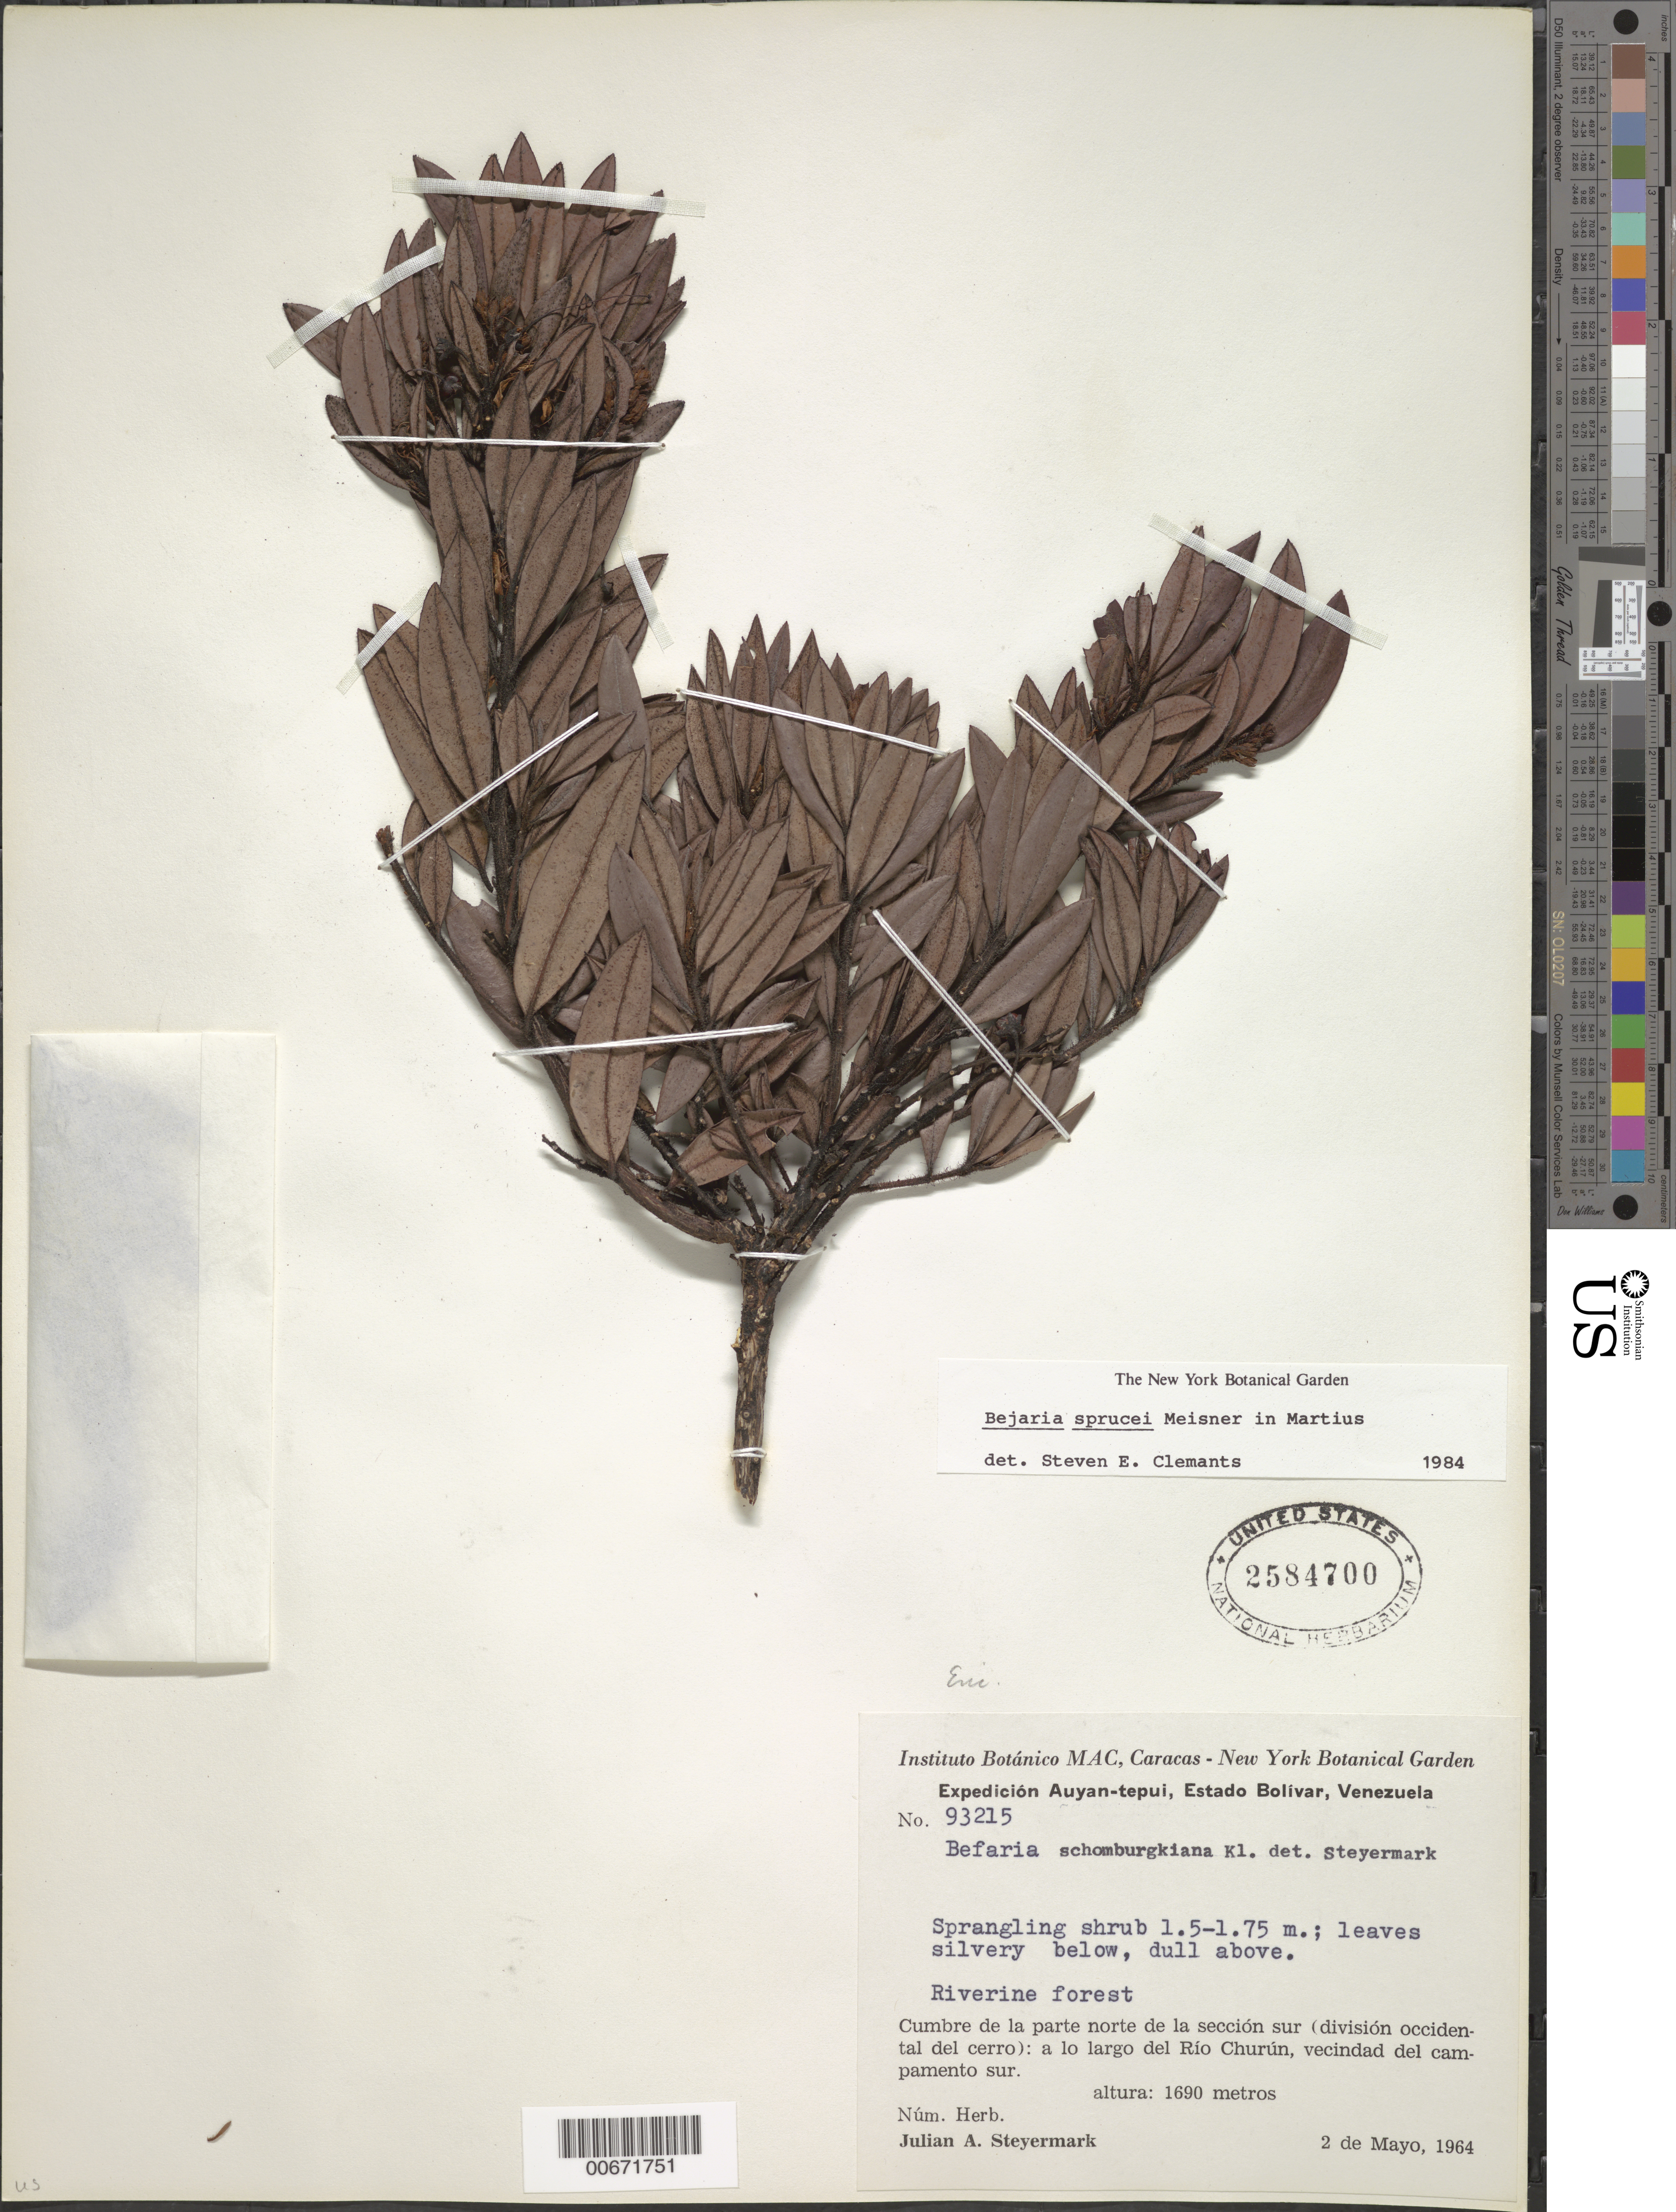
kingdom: Plantae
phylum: Tracheophyta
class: Magnoliopsida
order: Ericales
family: Ericaceae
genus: Bejaria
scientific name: Bejaria sprucei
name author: Meisn.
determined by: Clemants, S. E.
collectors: J. Steyermark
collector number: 93215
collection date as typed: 2-May-64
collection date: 1964-05-02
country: Venezuela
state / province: Bolívar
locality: Auyan-tepuí, Río Churún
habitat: Riverine forest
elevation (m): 1690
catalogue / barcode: US 2584700